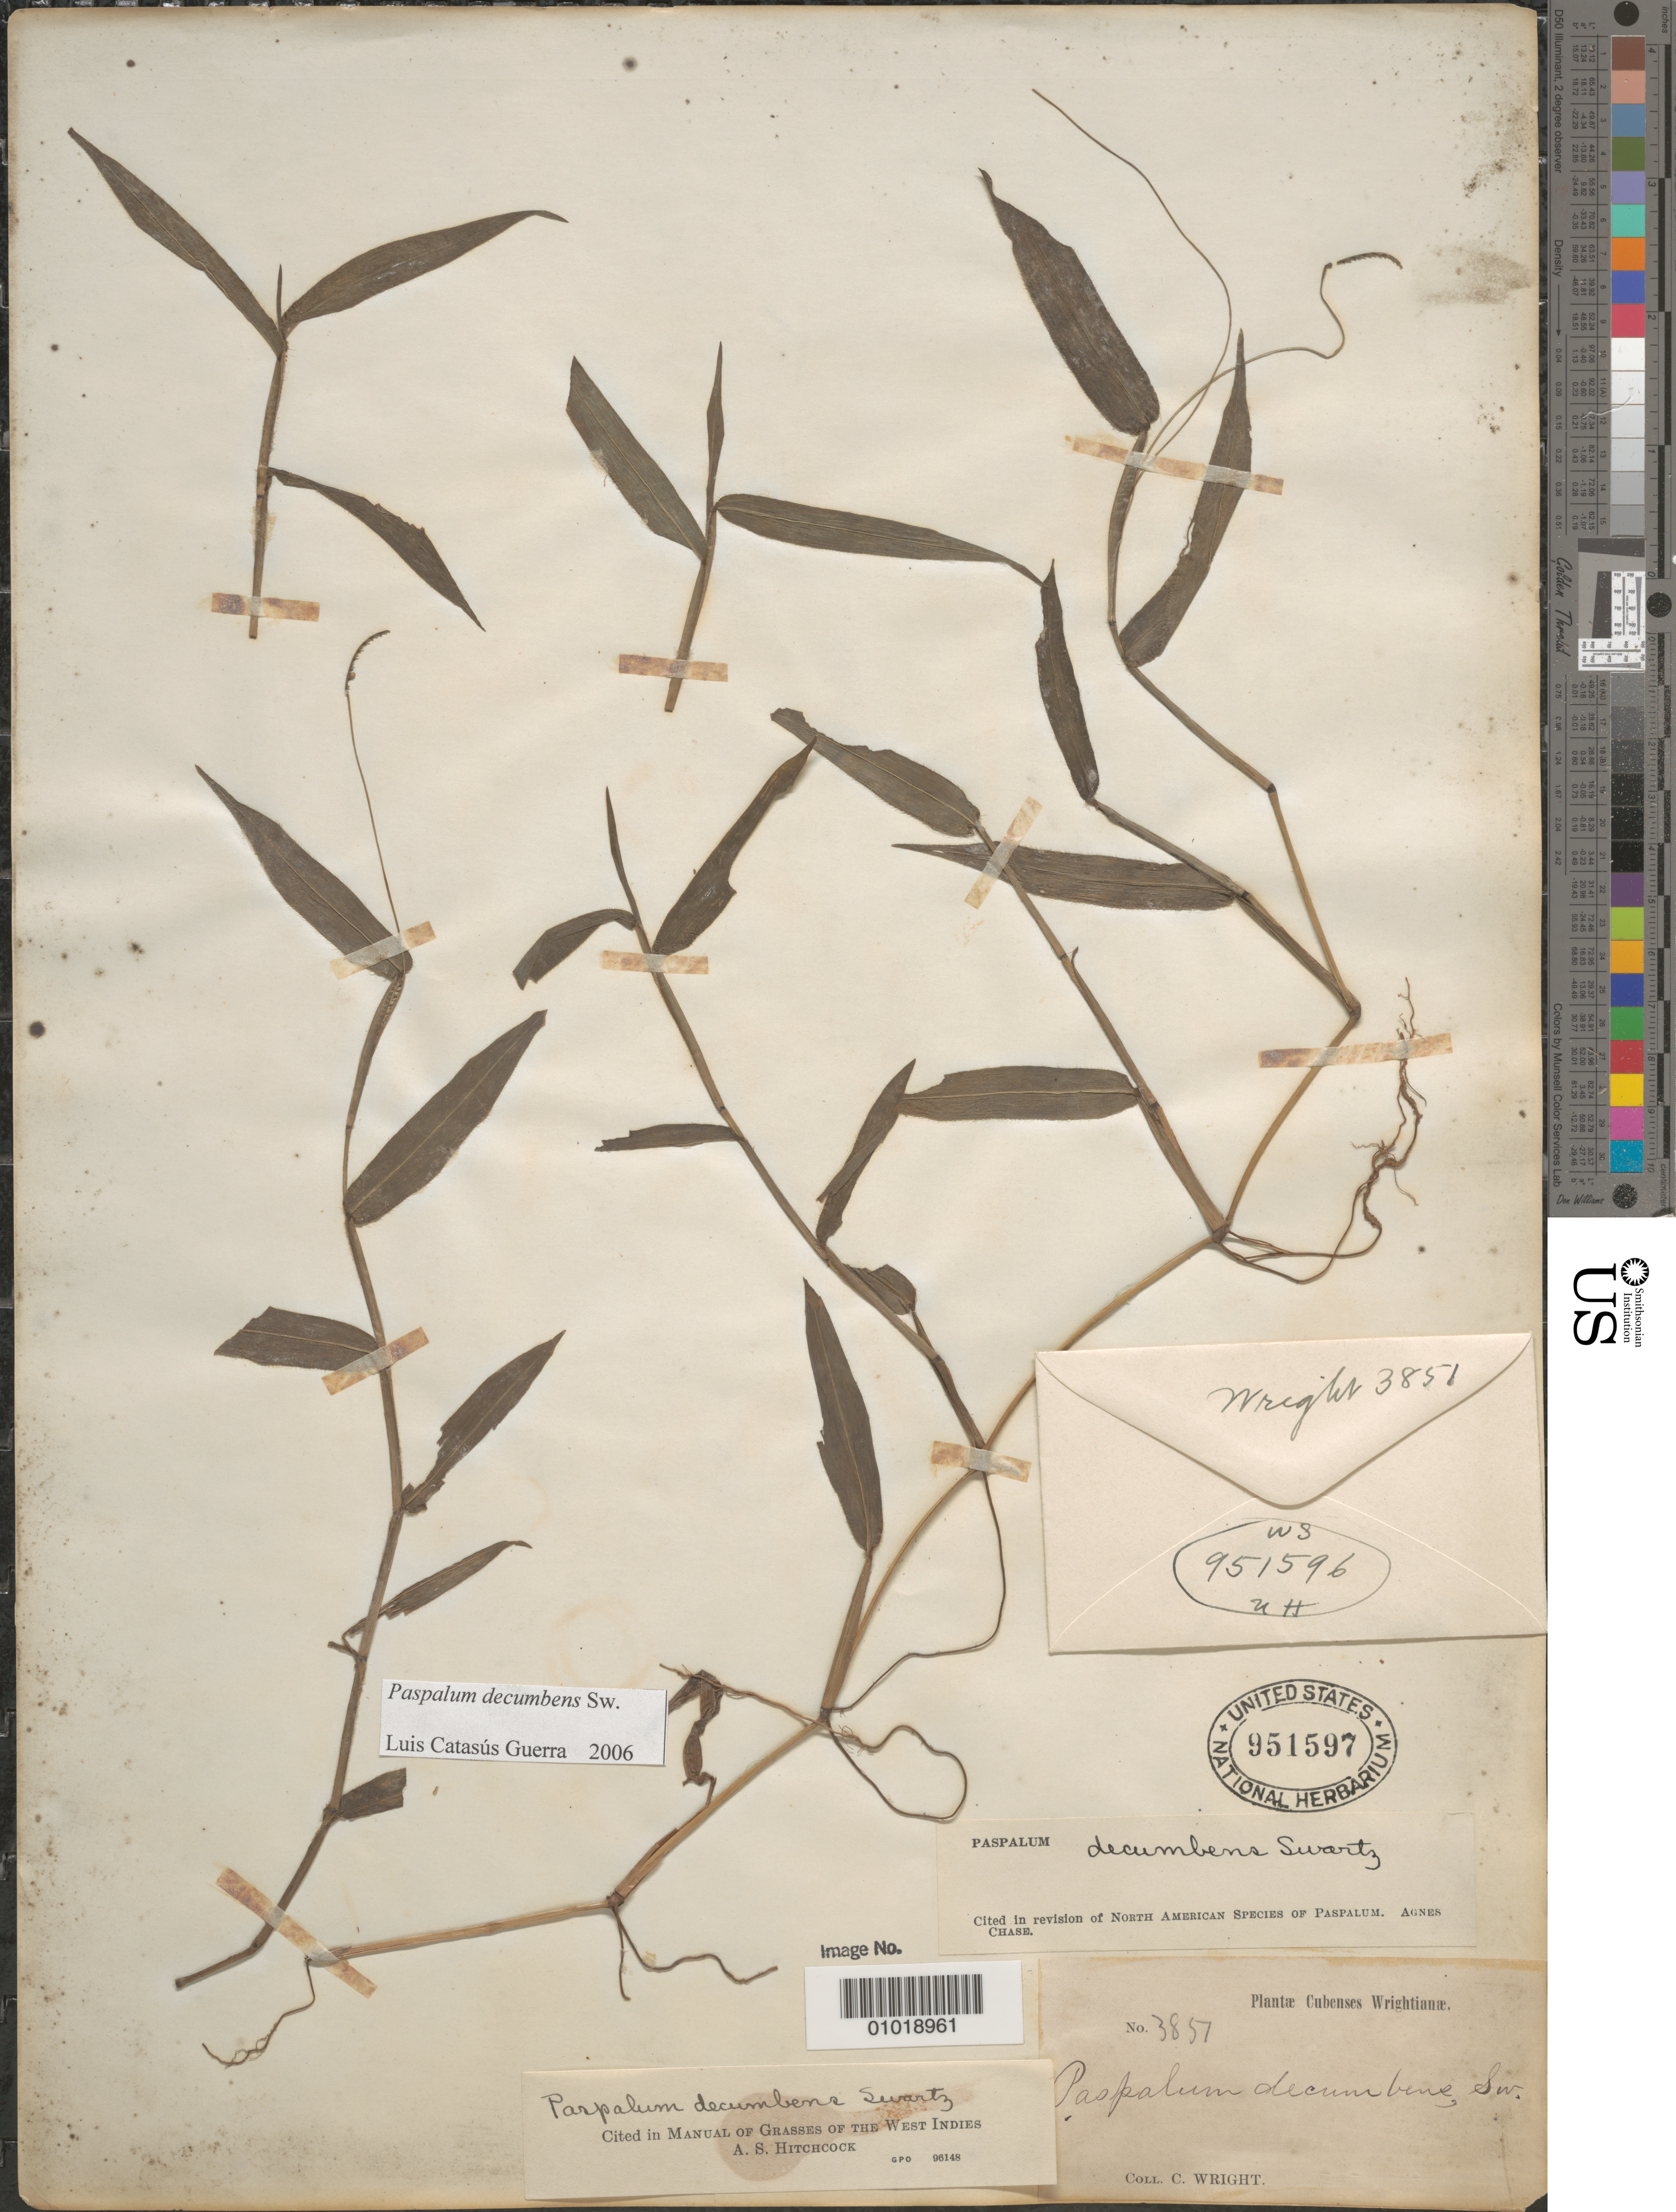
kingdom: Plantae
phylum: Tracheophyta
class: Liliopsida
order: Poales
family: Poaceae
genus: Paspalum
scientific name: Paspalum decumbens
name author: Sw.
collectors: C. Wright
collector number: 3857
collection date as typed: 1800 to 1899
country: Cuba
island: Cuba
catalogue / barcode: US 951597